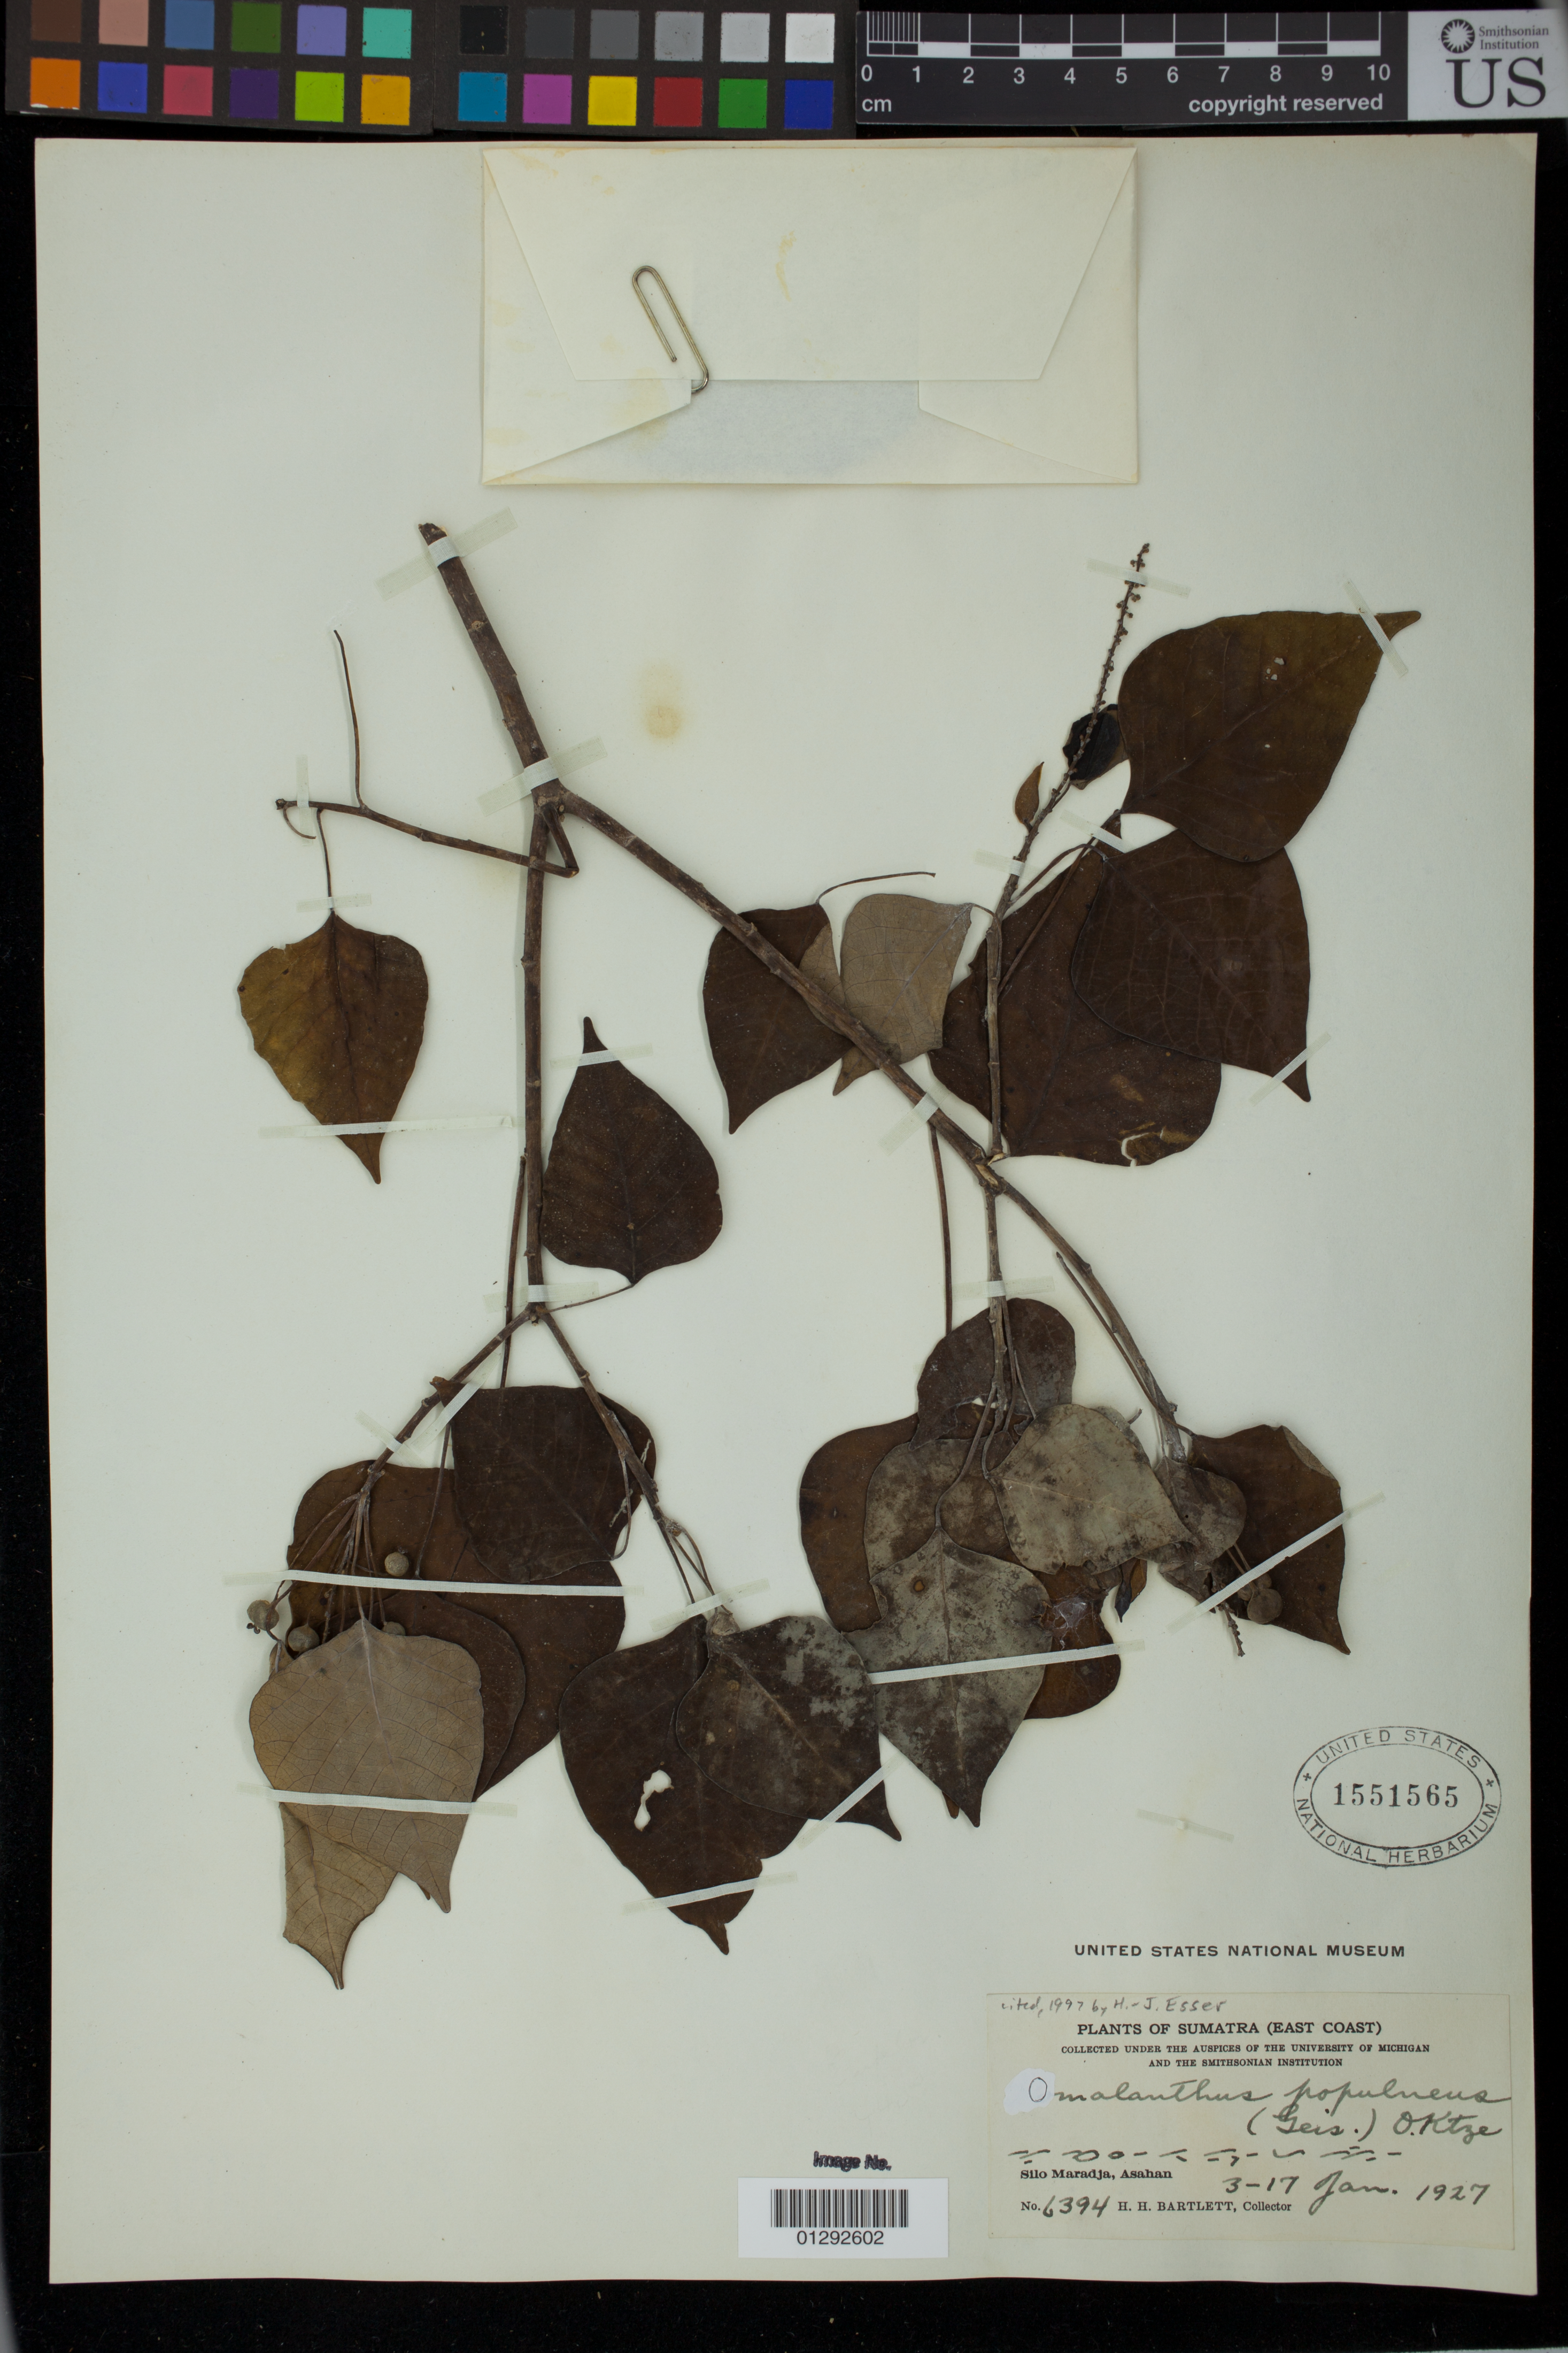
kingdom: Plantae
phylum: Tracheophyta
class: Magnoliopsida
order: Malpighiales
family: Euphorbiaceae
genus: Homalanthus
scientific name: Homalanthus populneus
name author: (Geiseler) Kuntze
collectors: H. H. Bartlett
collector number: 6394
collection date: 1927-01-03/1927-01-17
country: Indonesia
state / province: Sumatra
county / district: Sumatera Utara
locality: East Coast. Silo Maradja, Asahan.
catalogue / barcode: US 1551565